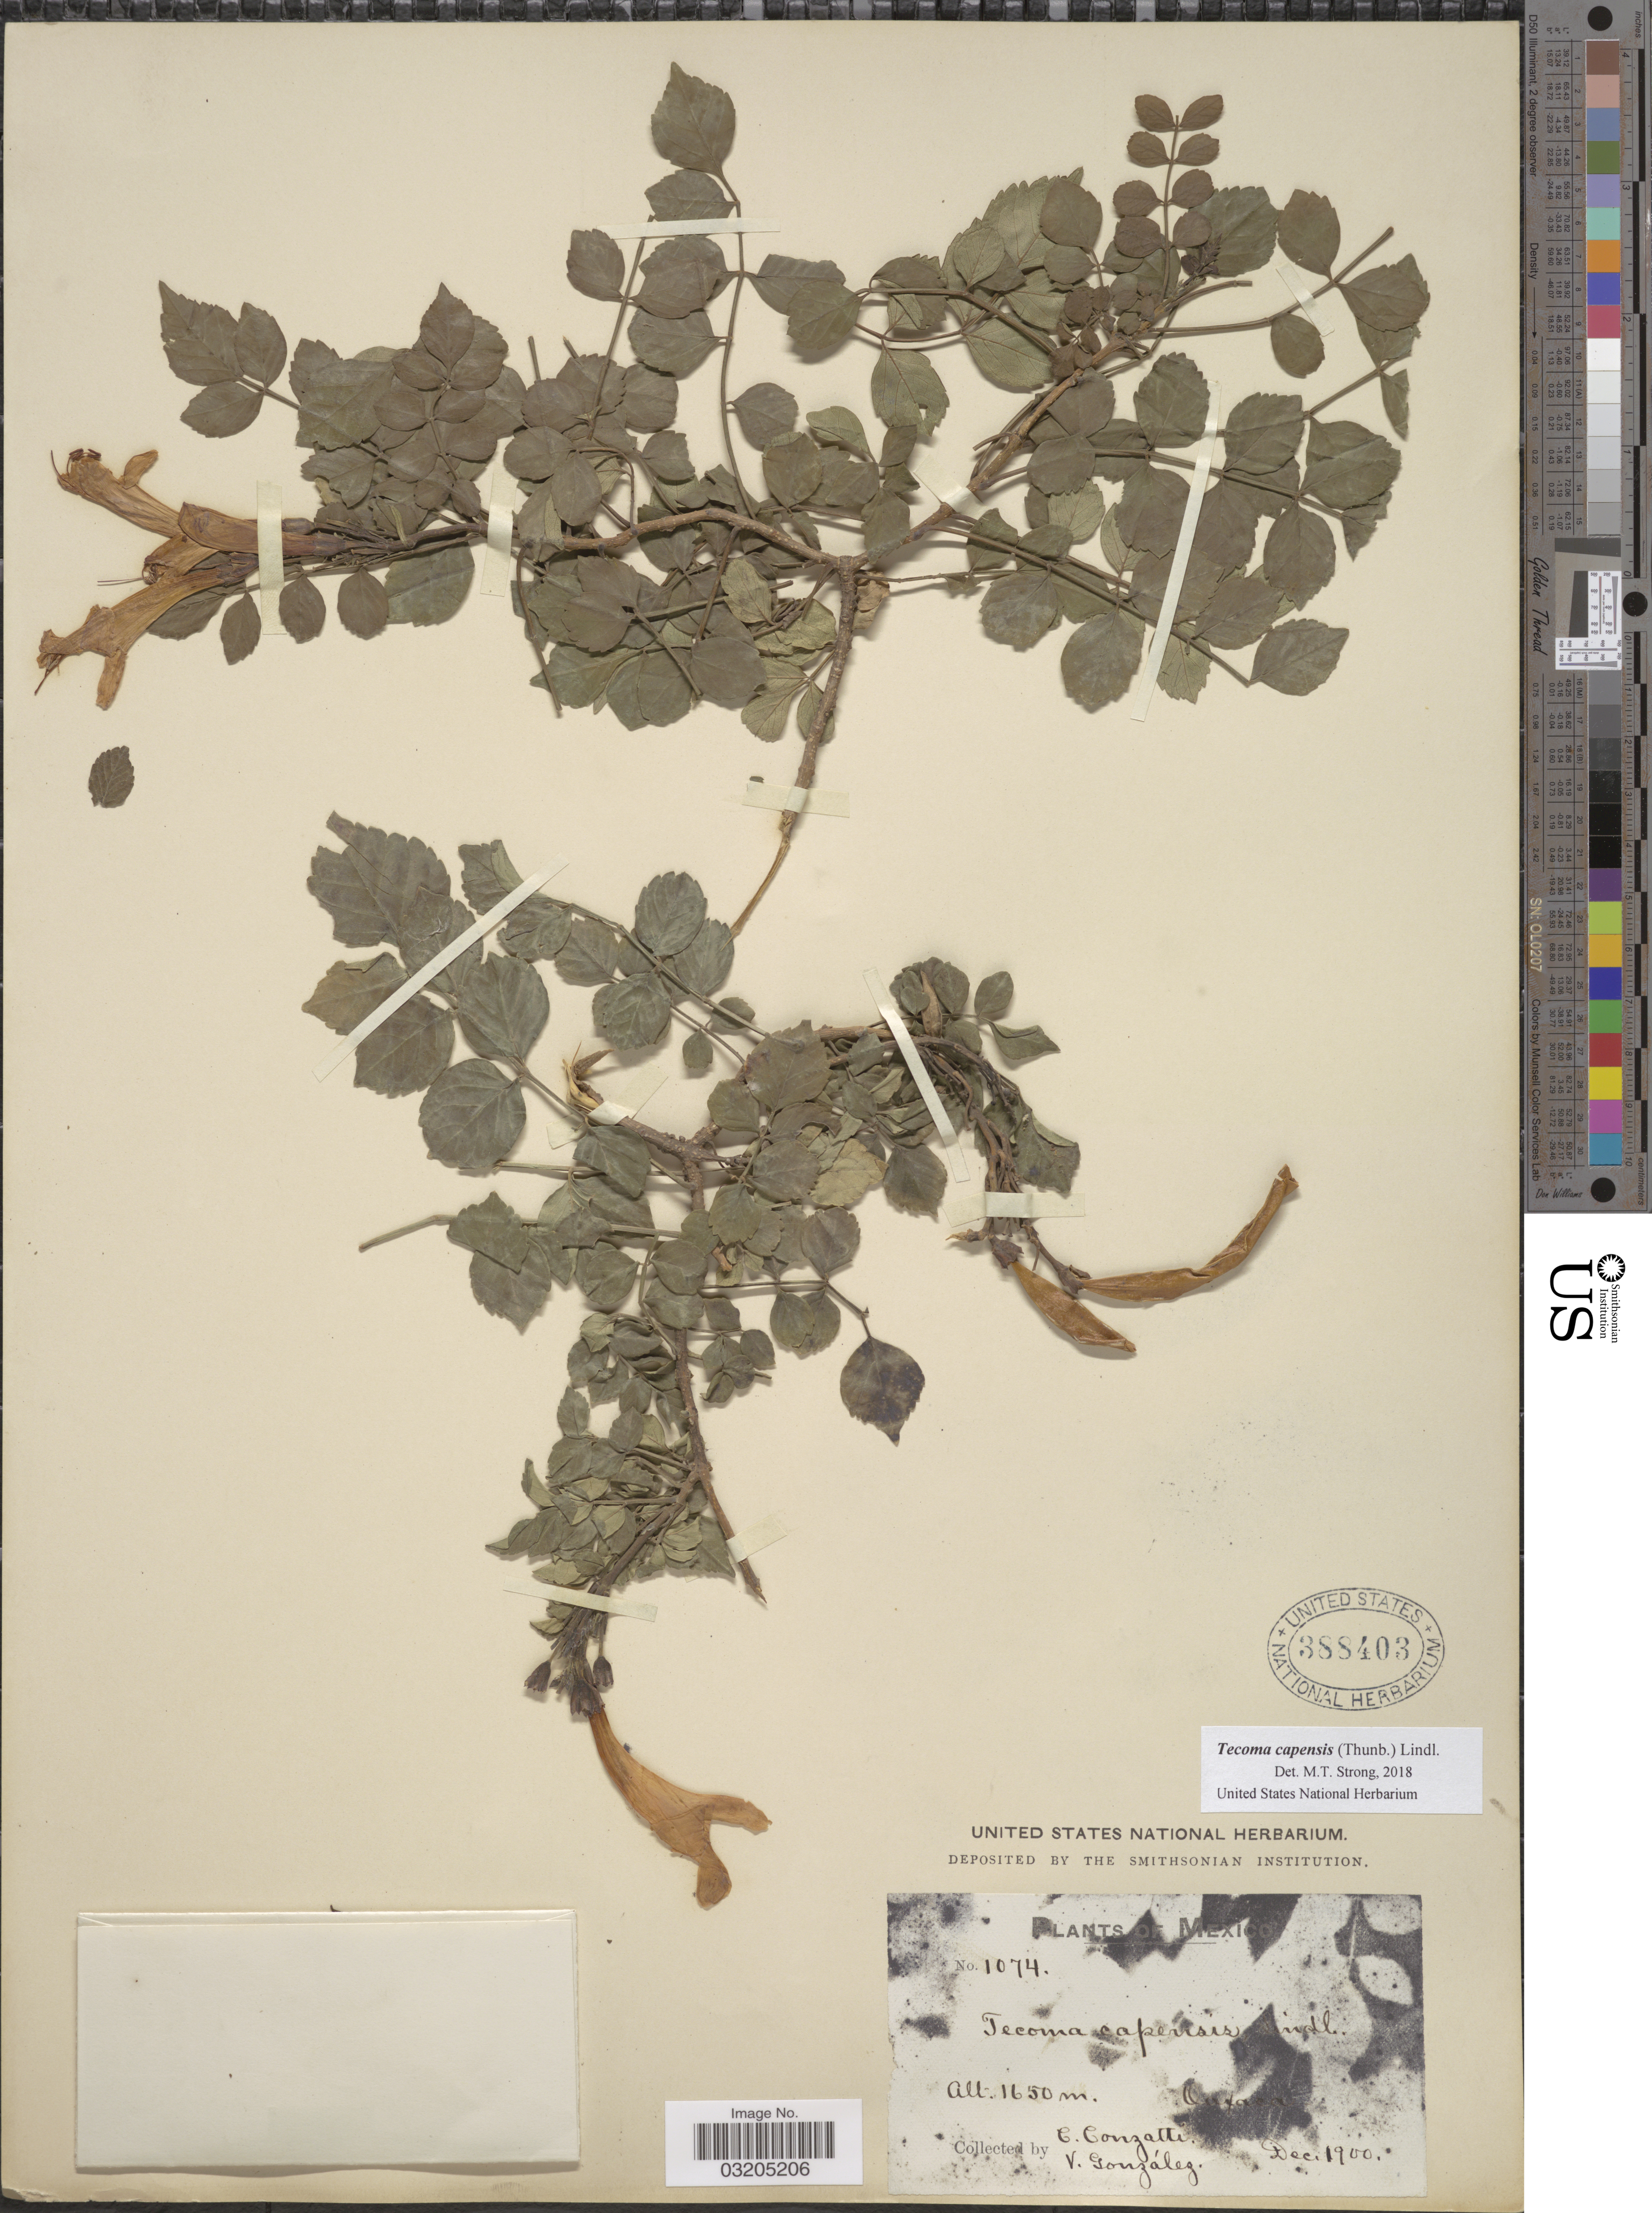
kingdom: Plantae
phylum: Tracheophyta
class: Magnoliopsida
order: Lamiales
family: Bignoniaceae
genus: Tecoma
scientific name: Tecoma capensis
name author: (Thunb.) Lindl.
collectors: C. Conzatti & V. González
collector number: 1074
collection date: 1900-12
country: Mexico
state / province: Oaxaca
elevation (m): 1650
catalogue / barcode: US 388403